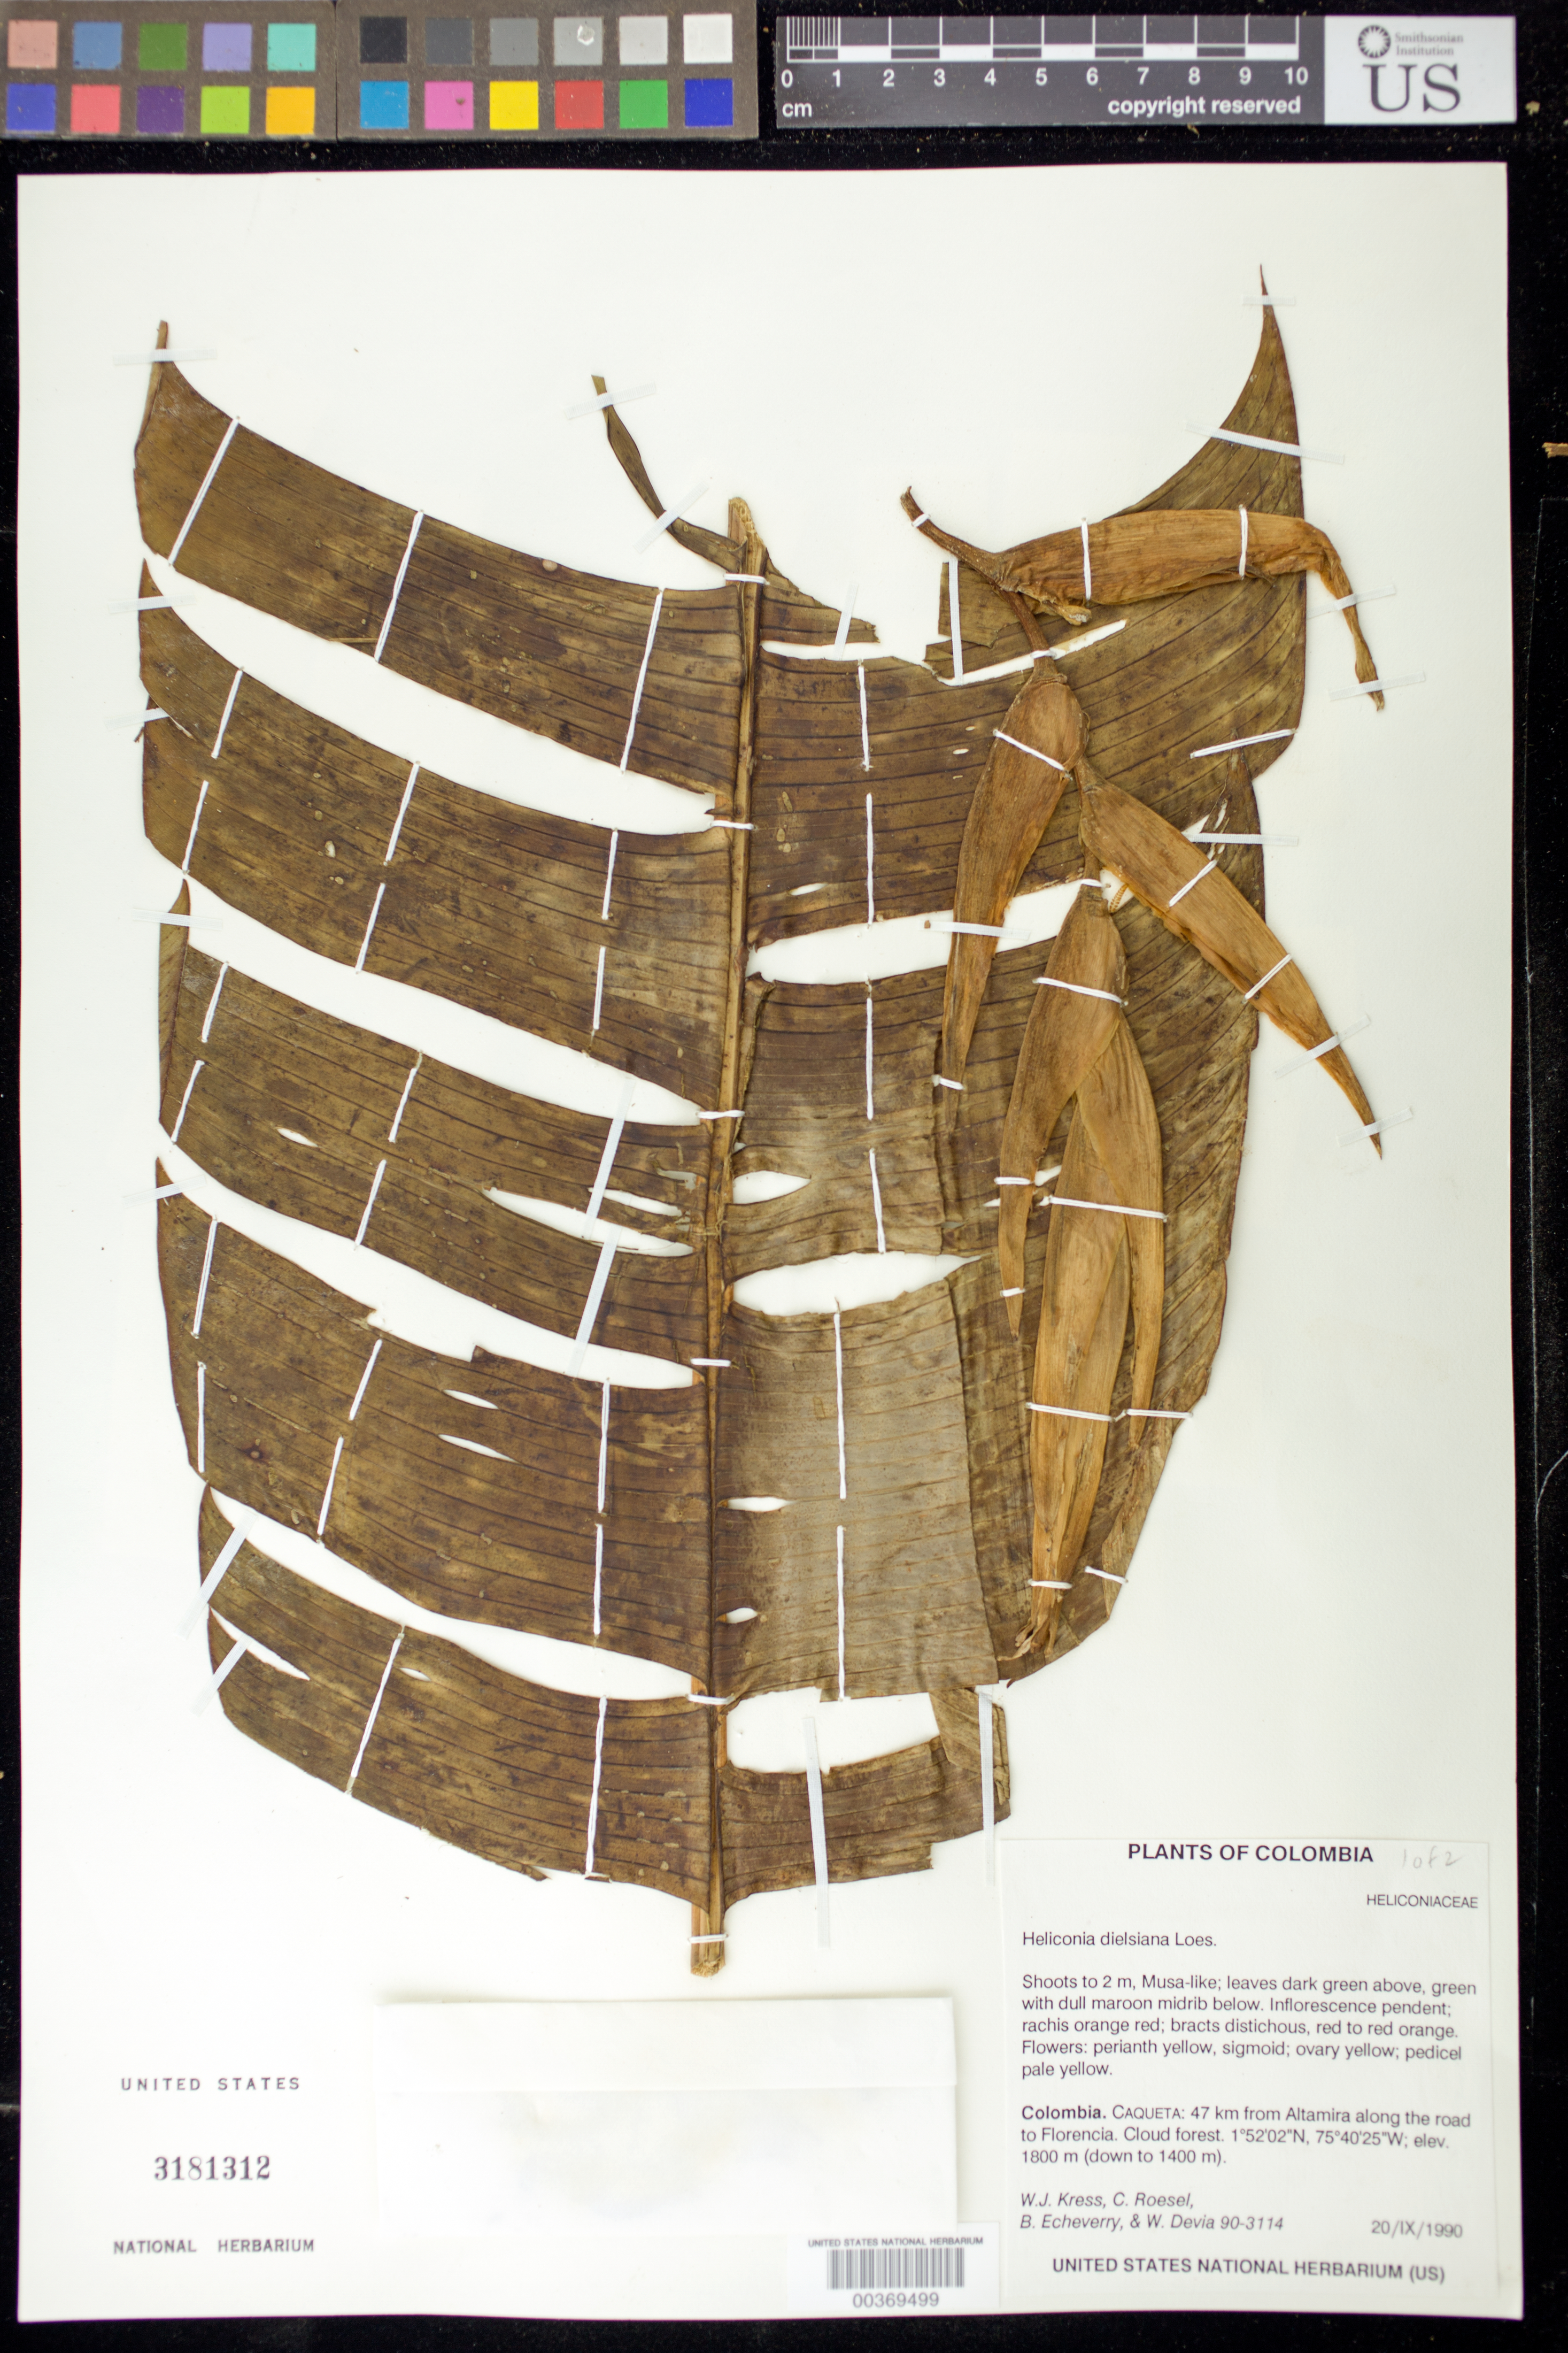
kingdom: Plantae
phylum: Tracheophyta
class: Liliopsida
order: Zingiberales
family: Heliconiaceae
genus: Heliconia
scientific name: Heliconia dielsiana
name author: Loes.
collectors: W. J. Kress, C. S. Roesel, B. Echeverry & W. Devia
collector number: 90-3114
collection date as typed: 20 Sep 1990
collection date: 1990-09-20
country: Colombia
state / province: Caquetá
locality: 47 km from Altamira along road to Florencia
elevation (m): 1400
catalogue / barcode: US 3181312